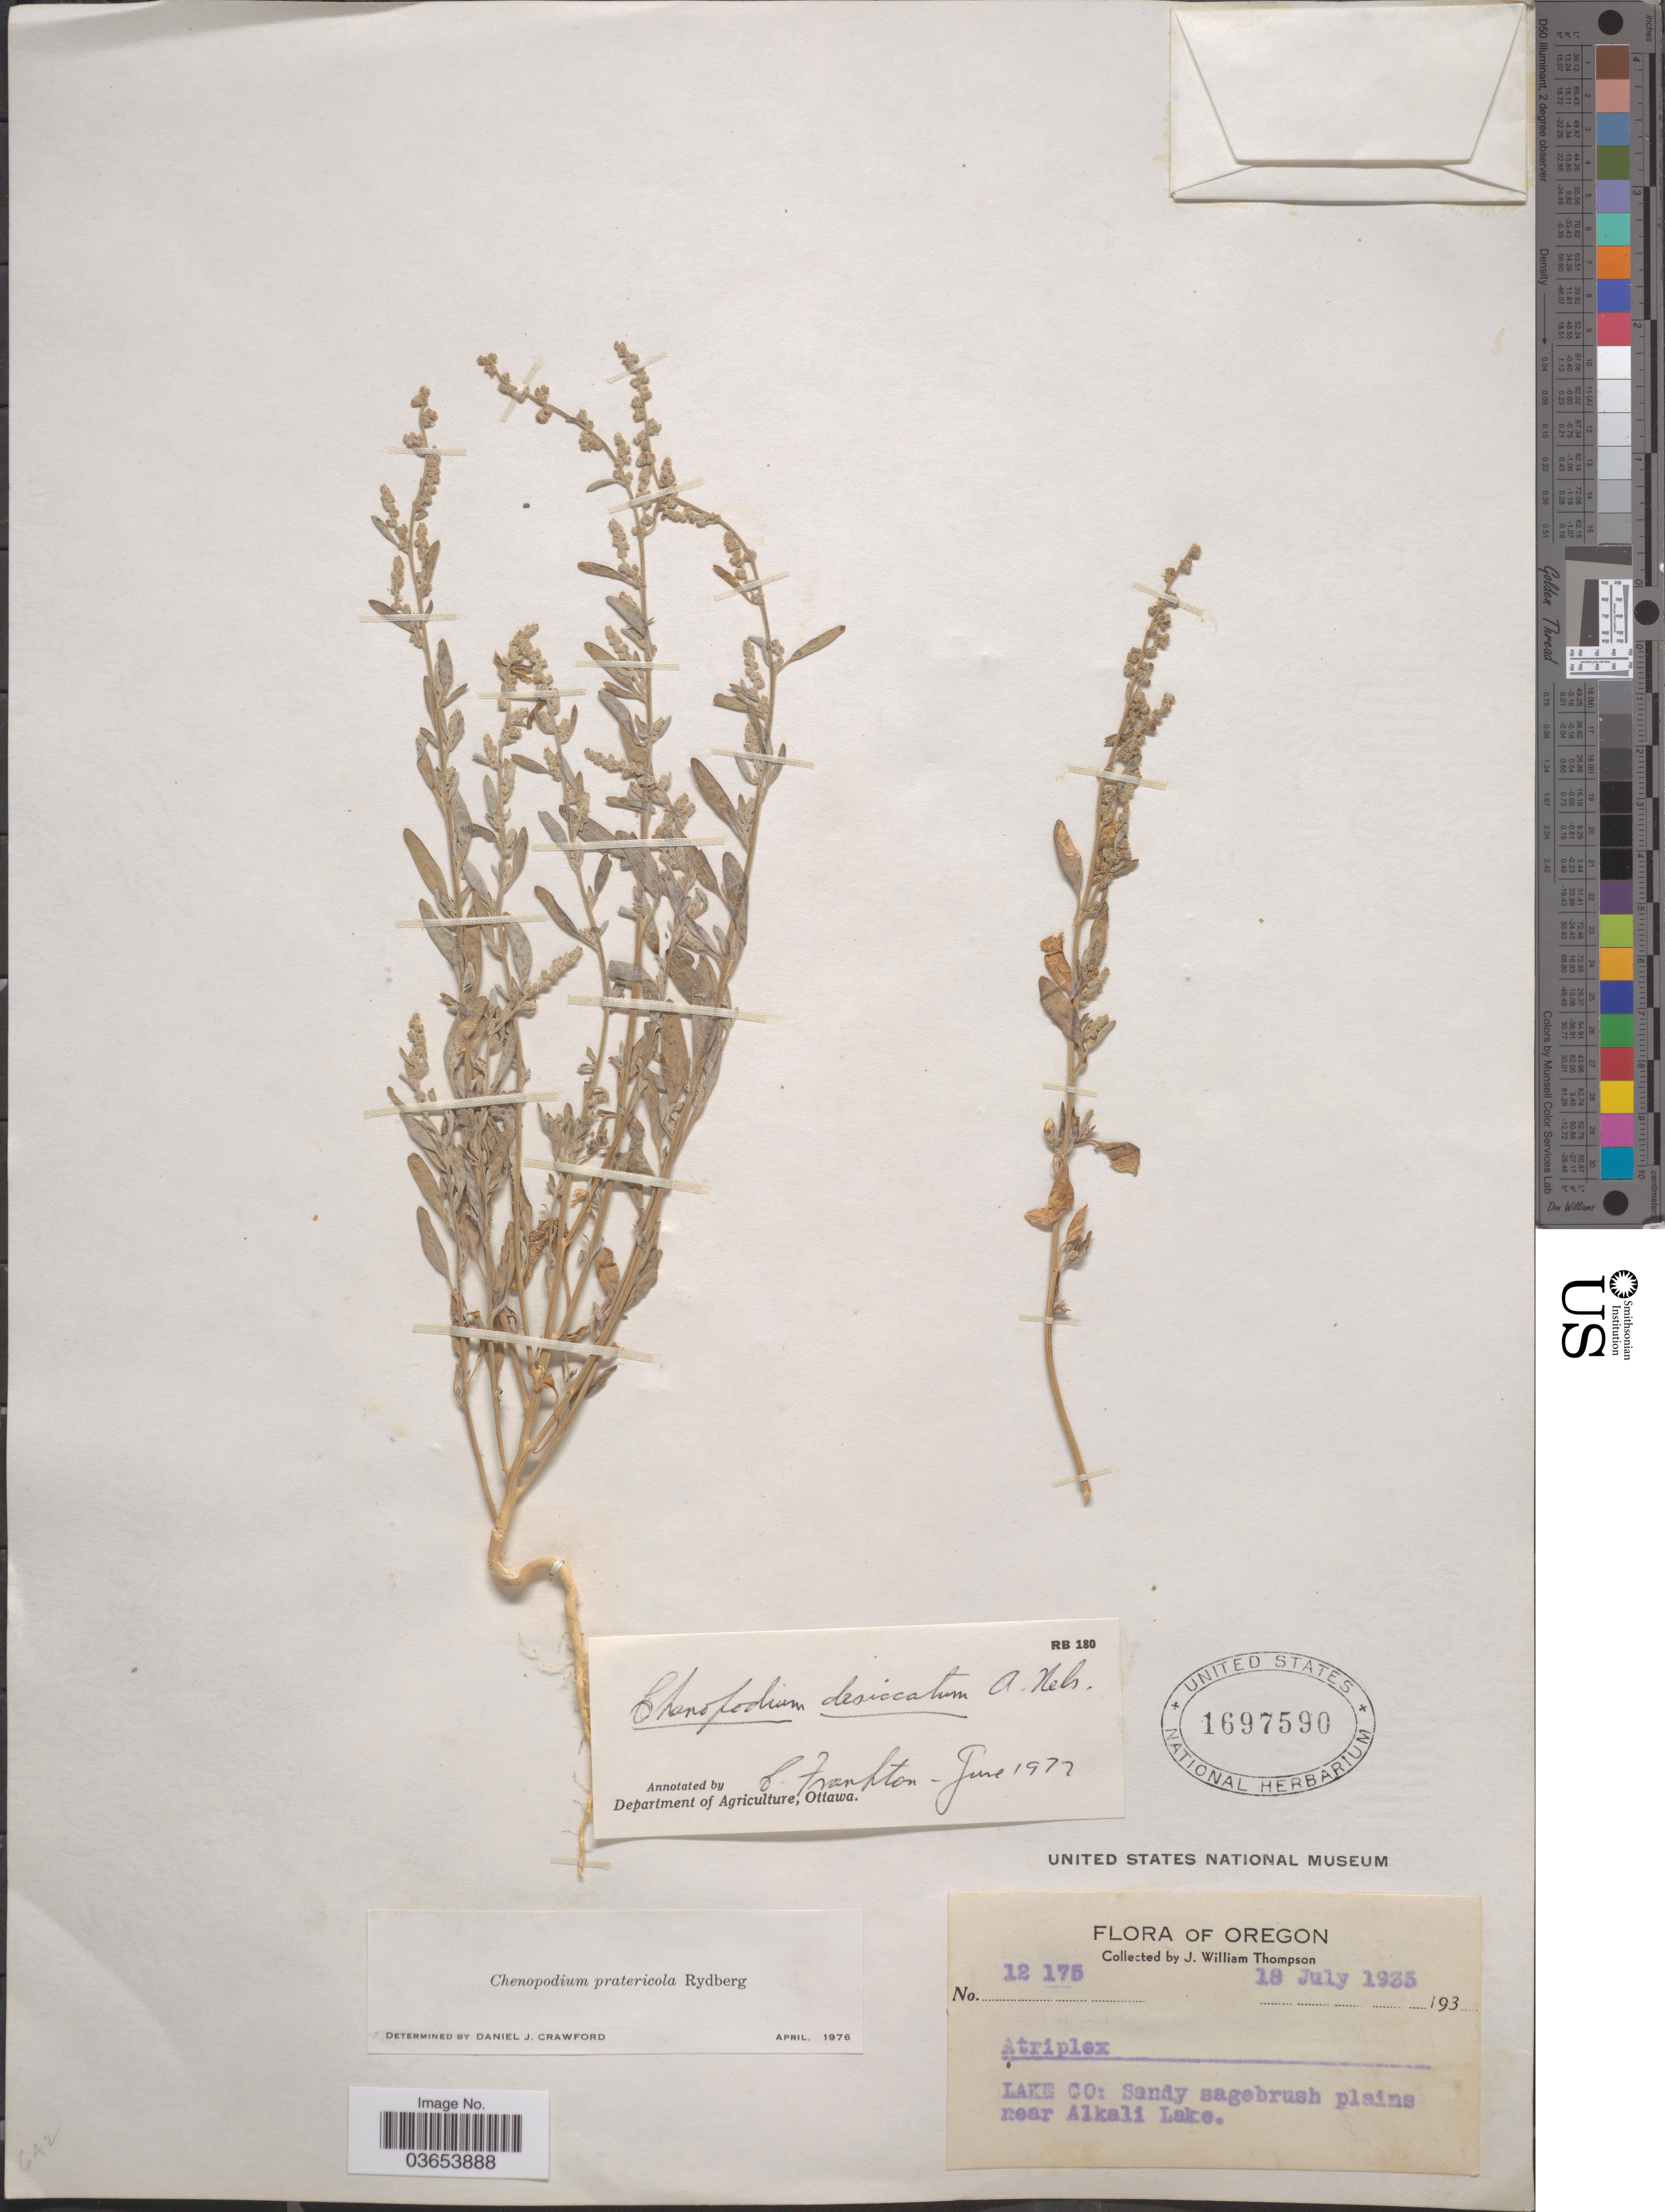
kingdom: Plantae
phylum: Tracheophyta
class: Magnoliopsida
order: Caryophyllales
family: Amaranthaceae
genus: Chenopodium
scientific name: Chenopodium pratericola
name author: Rydb.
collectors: J. W. Thompson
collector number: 12175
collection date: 1935-07-18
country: United States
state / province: Oregon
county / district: Lake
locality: Lake Co: Sandy sagebrush plains near Alkali Lake.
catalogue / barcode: US 1697590